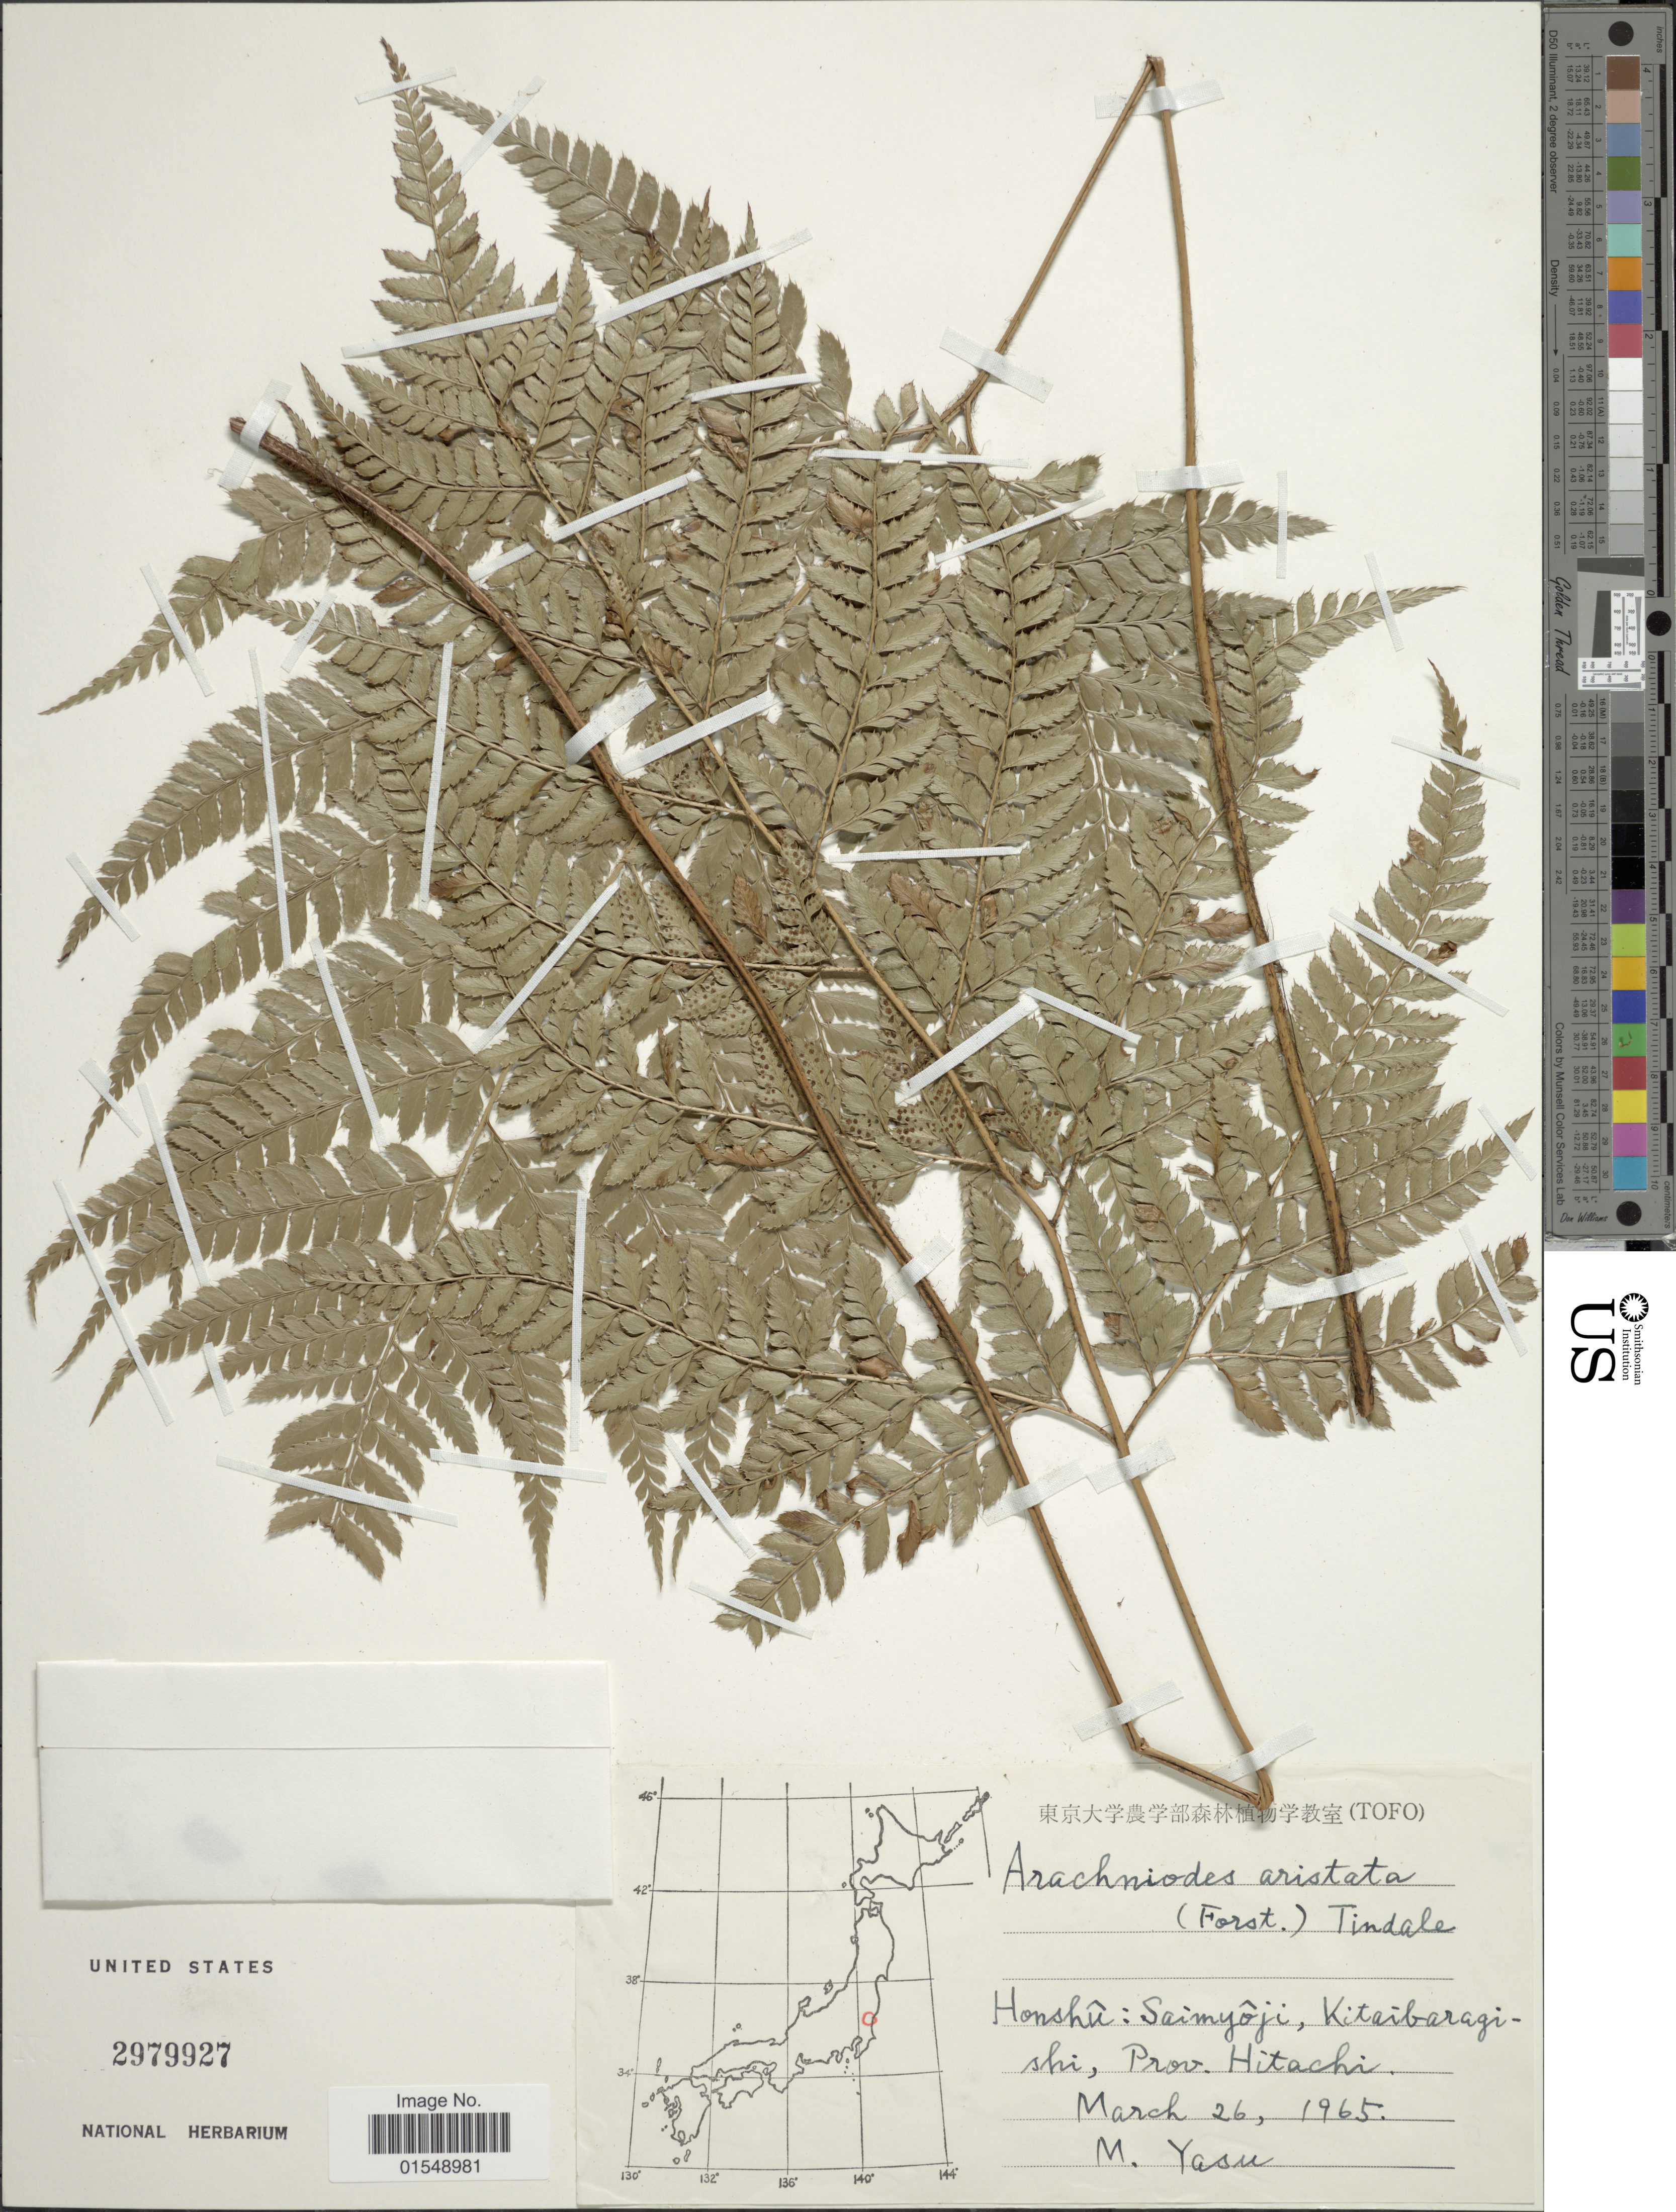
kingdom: Plantae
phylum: Tracheophyta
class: Polypodiopsida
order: Polypodiales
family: Dryopteridaceae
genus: Arachniodes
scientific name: Arachniodes aristata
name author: (G. Forst.) Tindale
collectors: M. Yasu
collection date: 1965-03-26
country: Japan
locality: Honshû: Saimyôji, Kitaibaragishi, Prov. Hitachi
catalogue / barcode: US 2979927